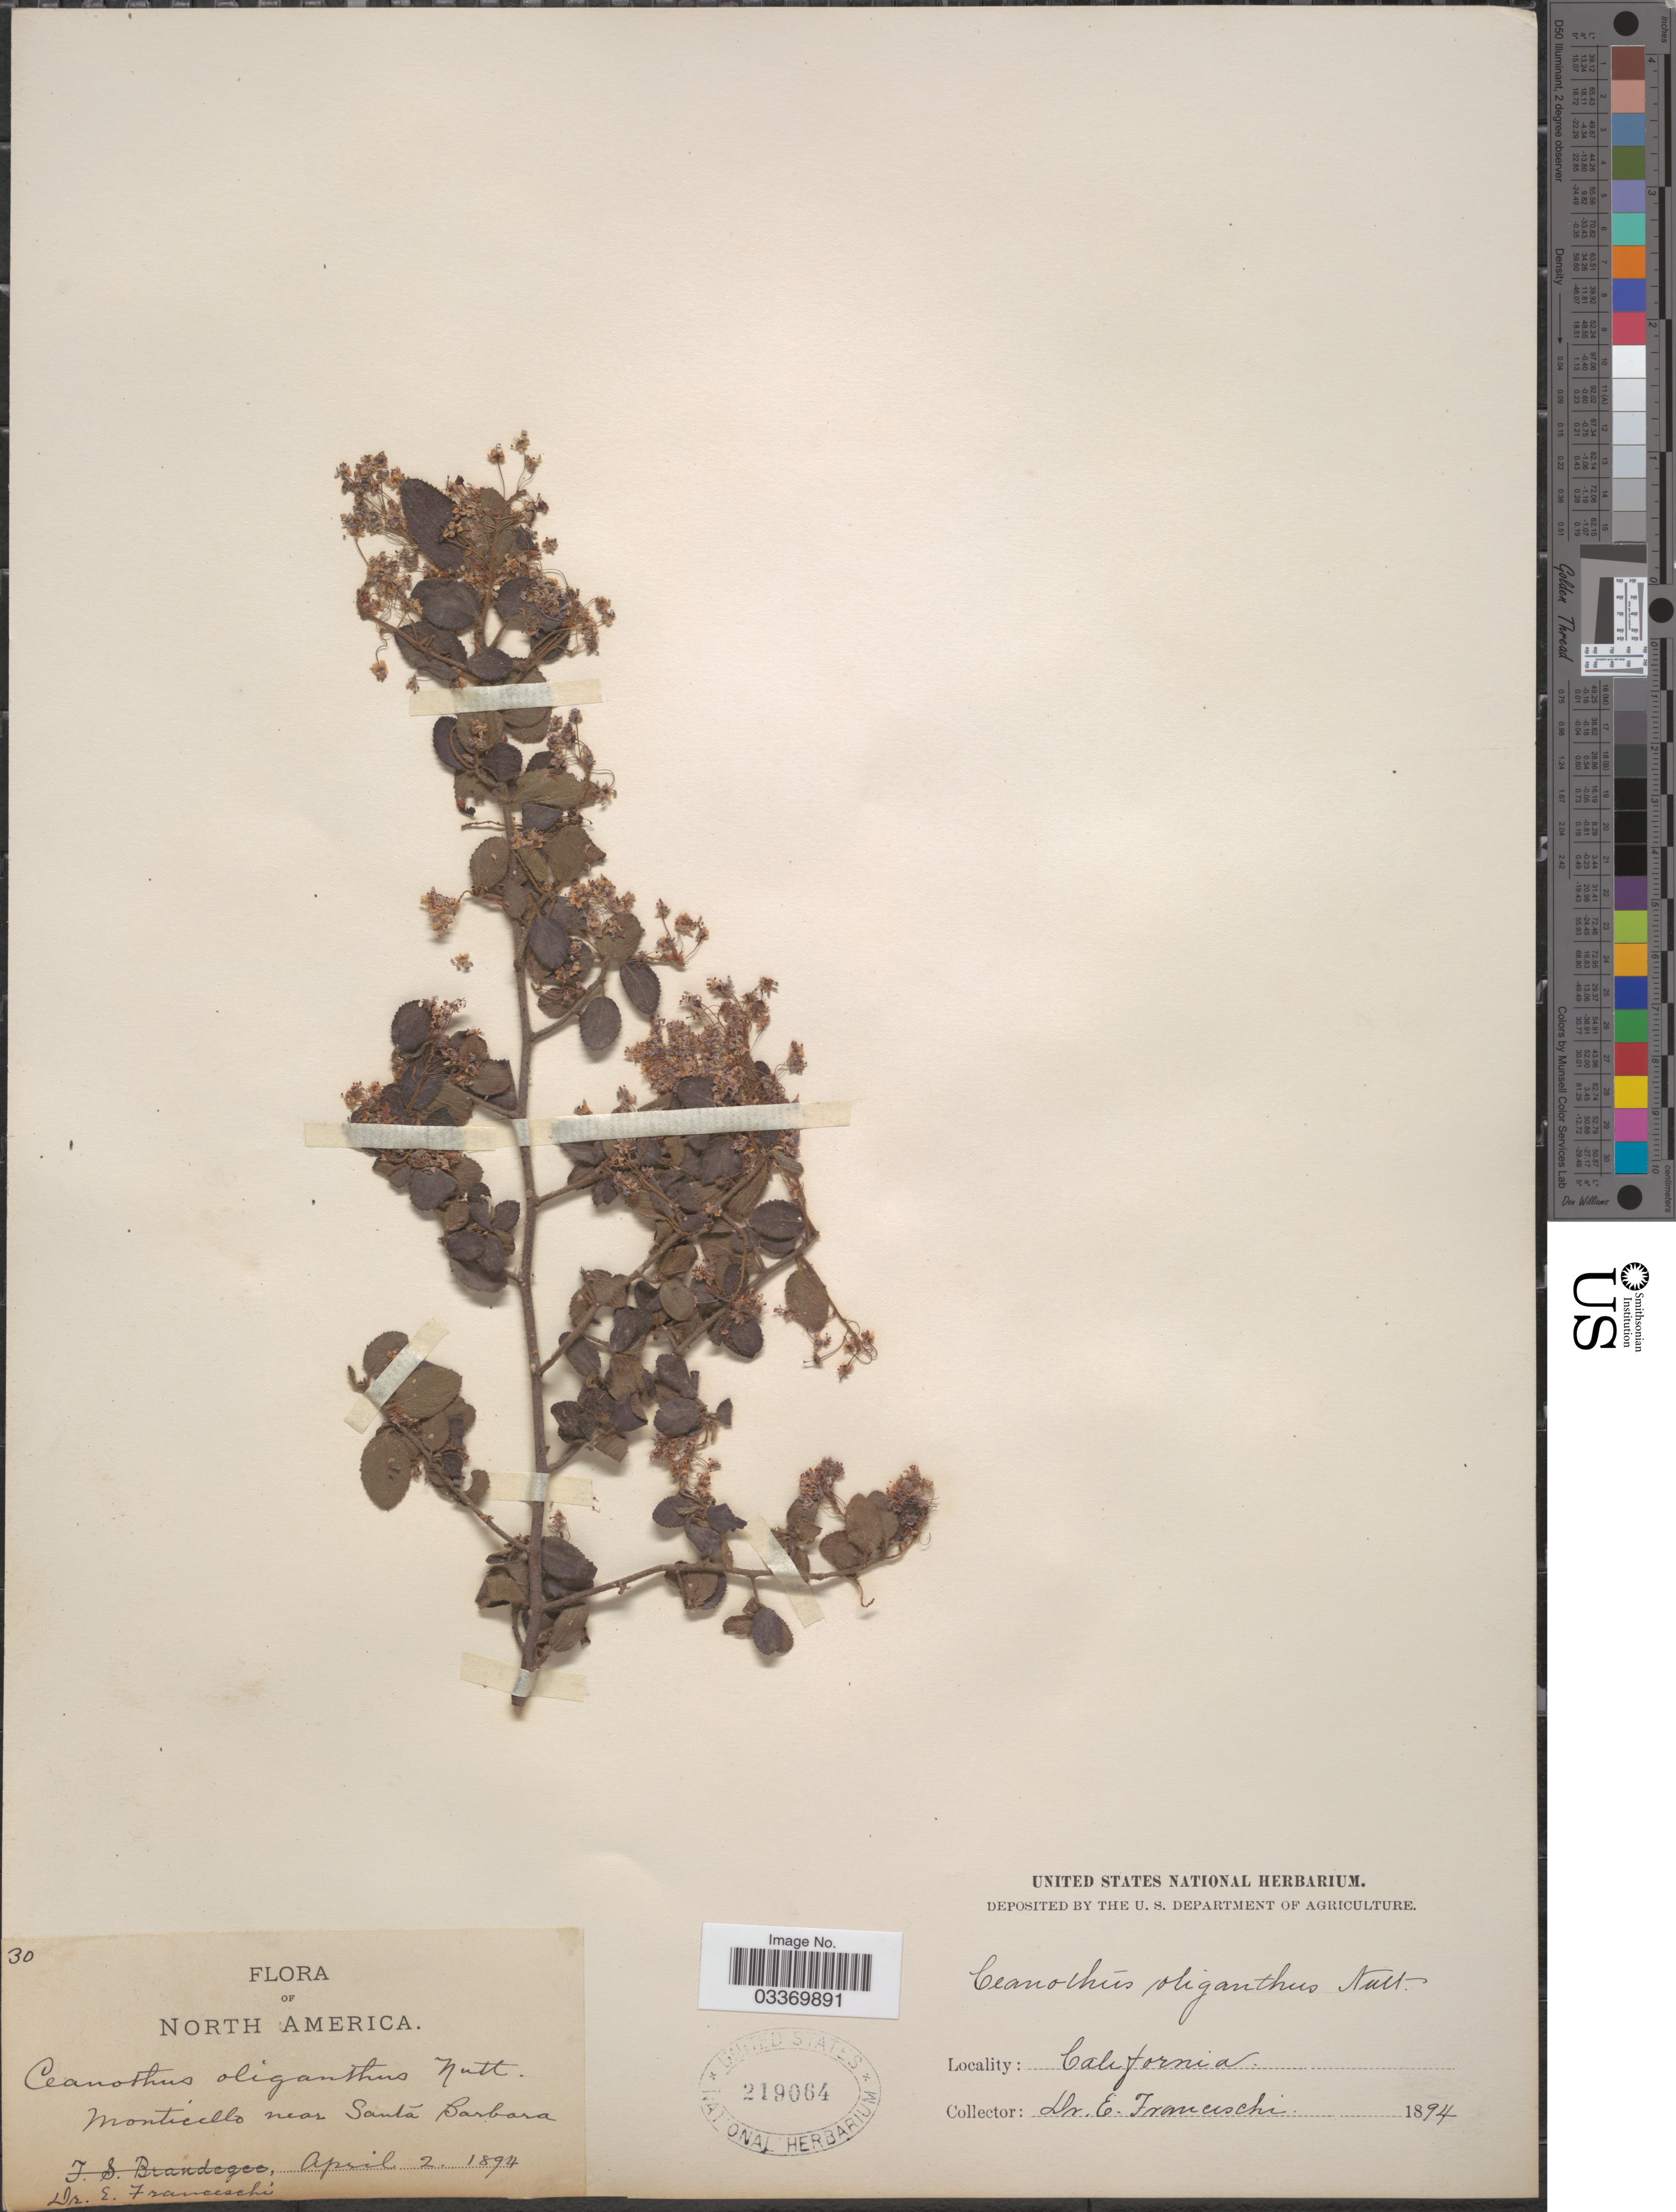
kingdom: Plantae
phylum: Tracheophyta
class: Magnoliopsida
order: Rosales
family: Rhamnaceae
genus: Ceanothus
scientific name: Ceanothus oliganthus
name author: Nutt.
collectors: E. Franceschi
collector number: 30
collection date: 1894-04-02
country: United States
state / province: California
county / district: Santa Barbara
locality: Monticello near Santa Barbara.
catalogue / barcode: US 219064